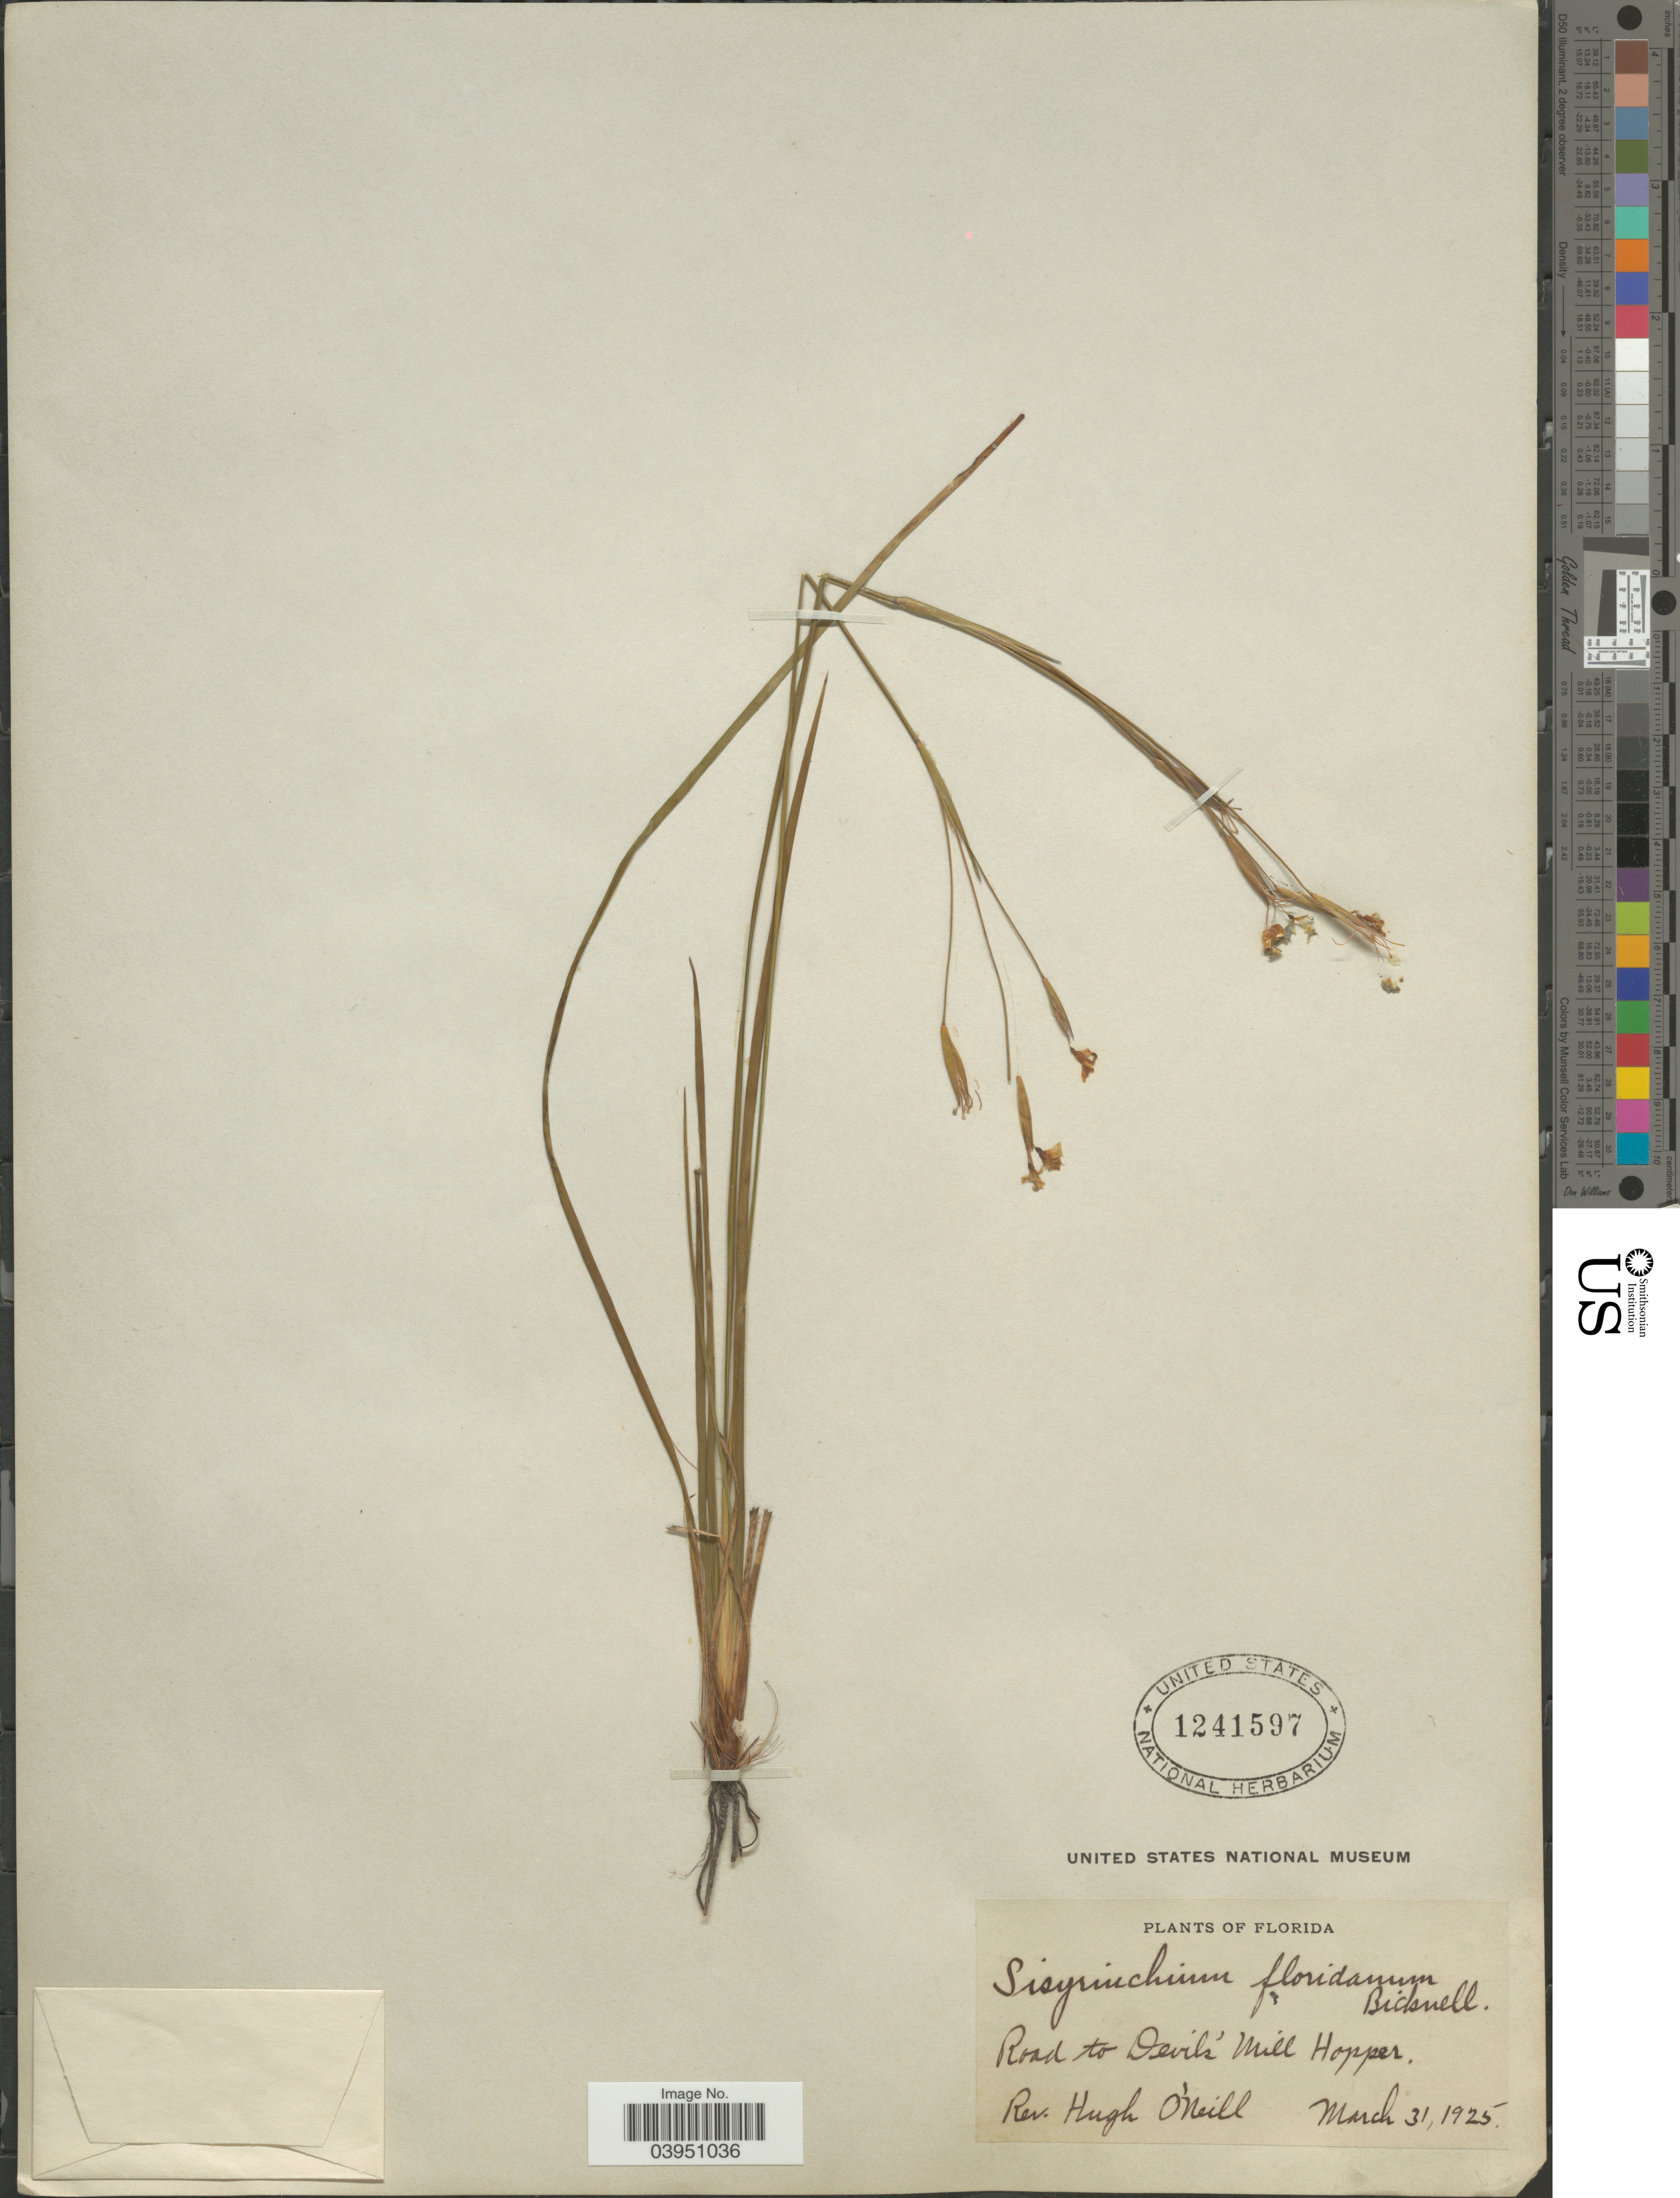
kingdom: Plantae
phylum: Tracheophyta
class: Liliopsida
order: Asparagales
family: Iridaceae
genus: Sisyrinchium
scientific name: Sisyrinchium floridanum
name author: E.P. Bicknell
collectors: H. O'Neill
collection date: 1925-03-31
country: United States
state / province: Florida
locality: Road to Devil's Mill Hopper.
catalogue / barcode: US 1241597